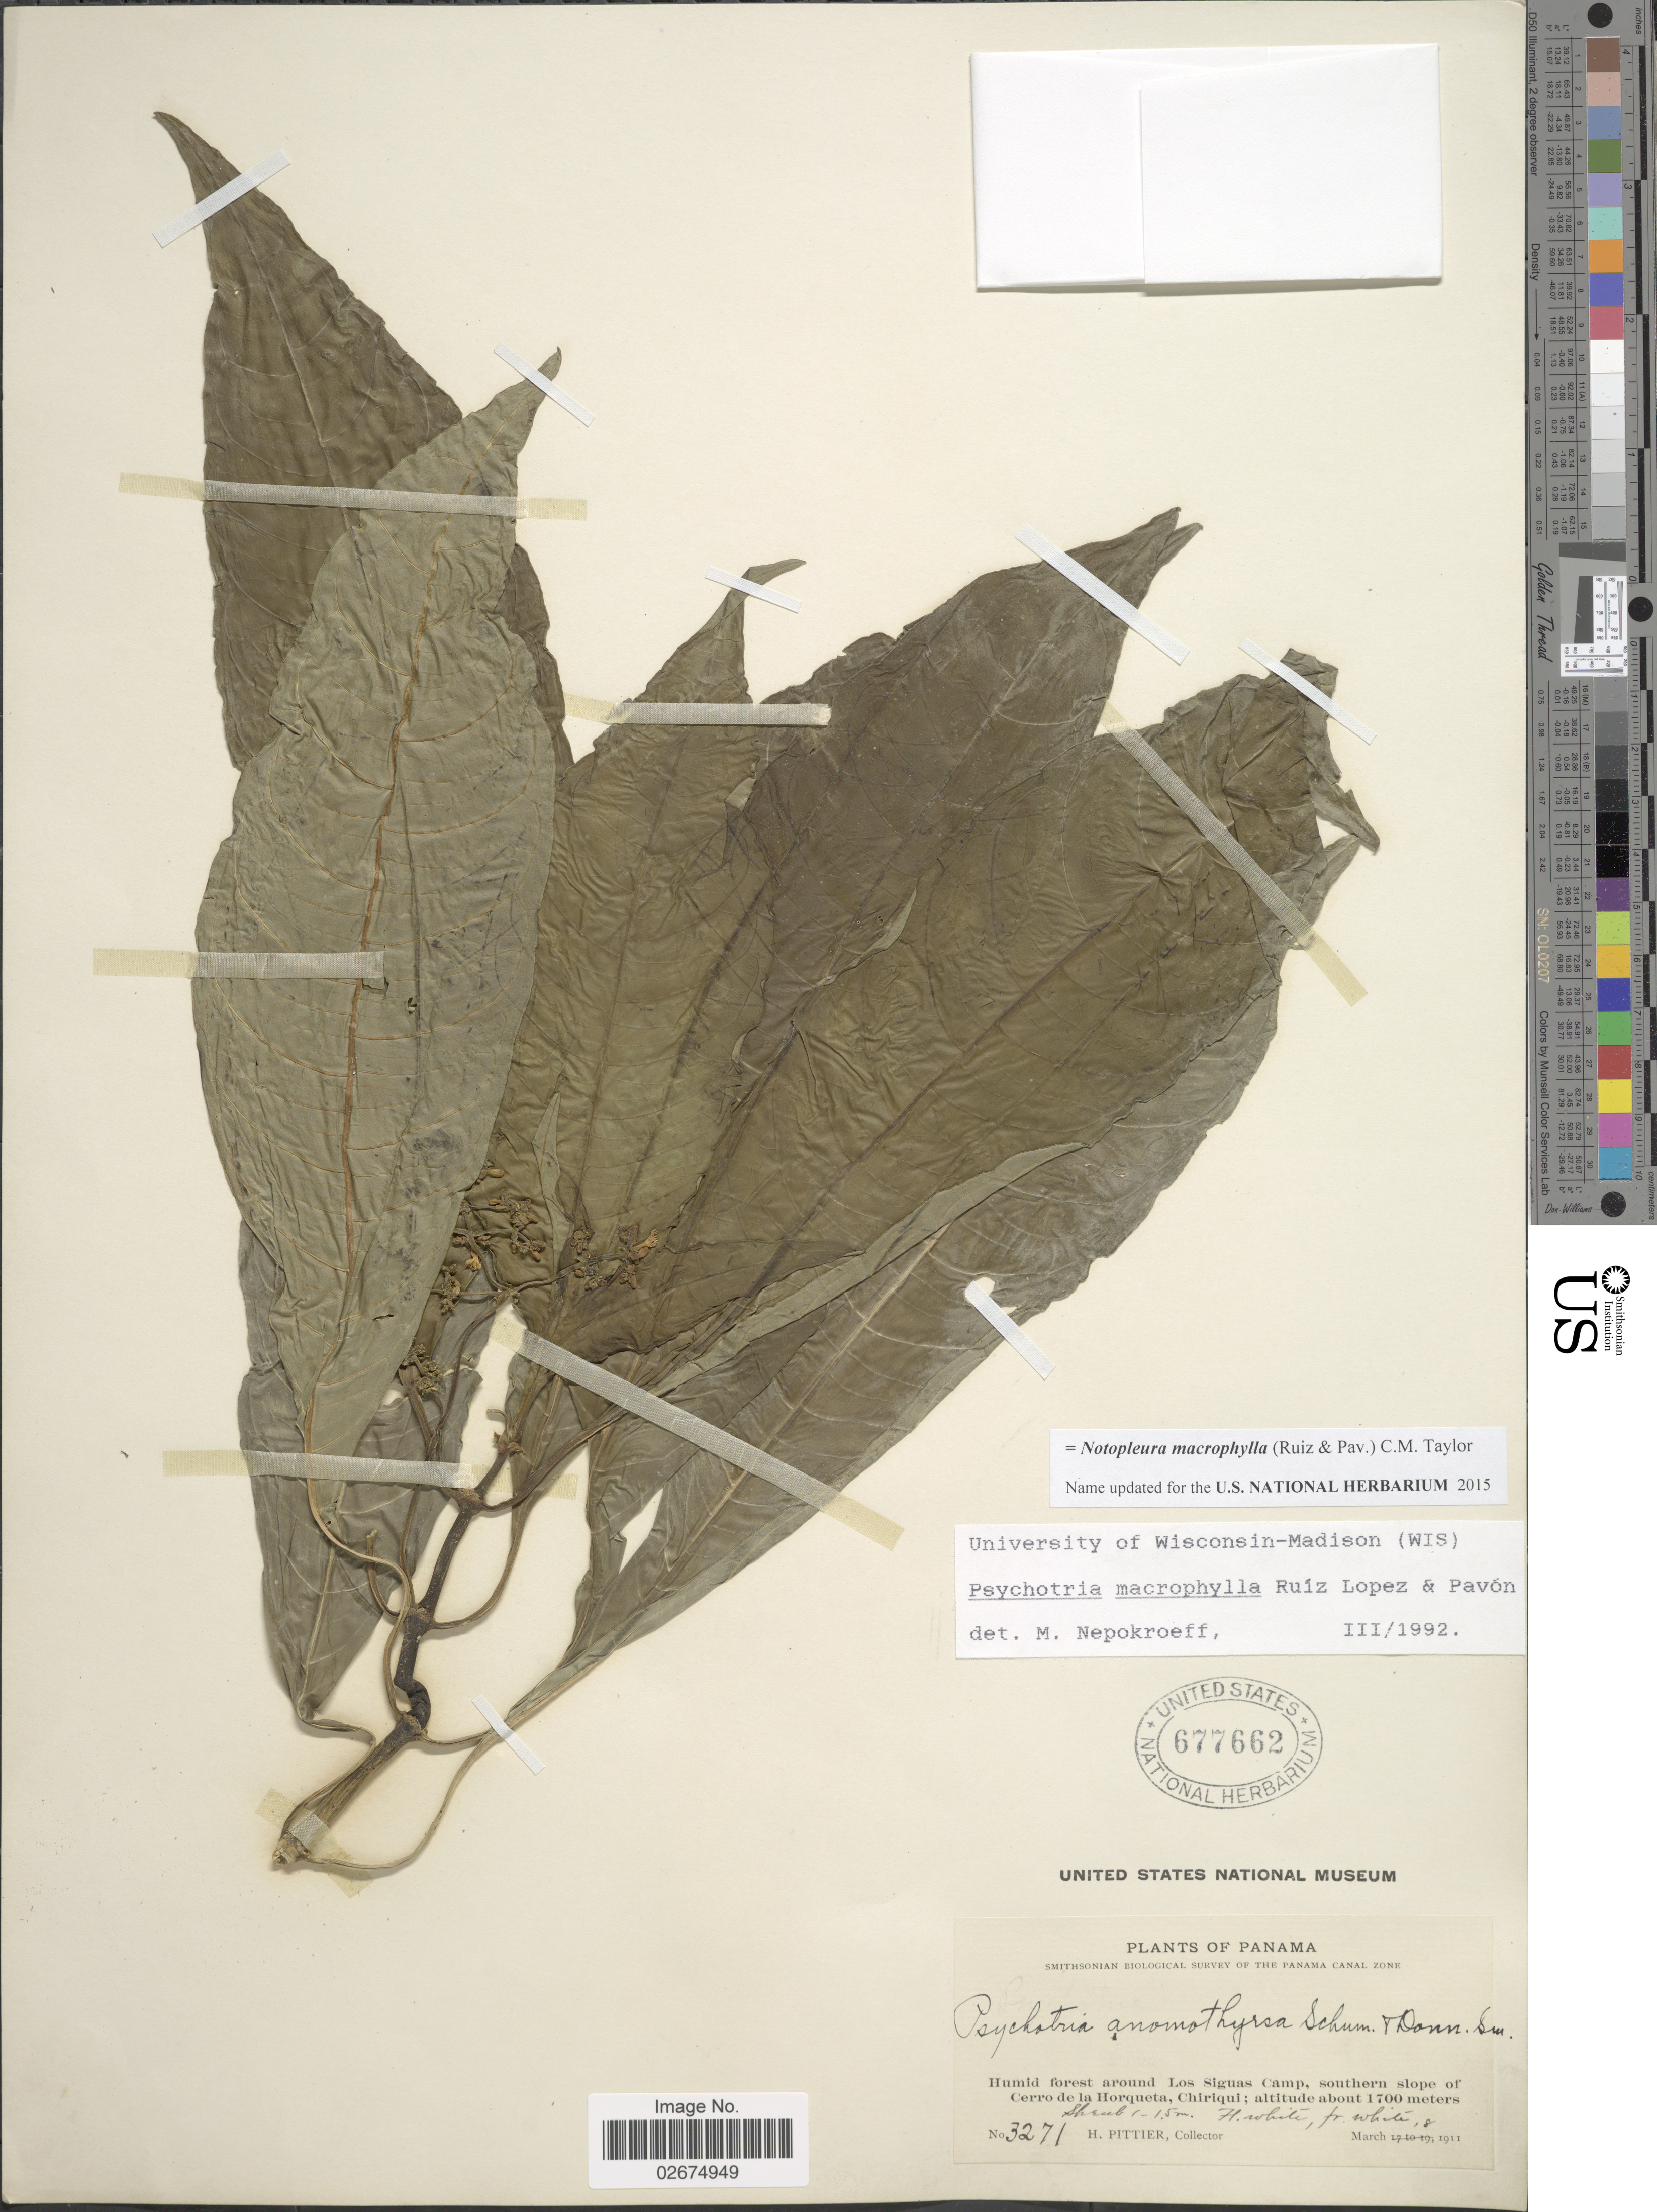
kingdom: Plantae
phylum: Tracheophyta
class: Magnoliopsida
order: Gentianales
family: Rubiaceae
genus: Notopleura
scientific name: Notopleura macrophylla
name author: (Ruiz & Pav.) C.M. Taylor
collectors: H. F. Pittier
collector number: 3271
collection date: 1911-03-18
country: Panama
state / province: Chiriqui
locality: Panama Canal Zone. Around Los Siguas Camp, southern slope of Cerro de la Horqueta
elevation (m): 1700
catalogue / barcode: US 677662